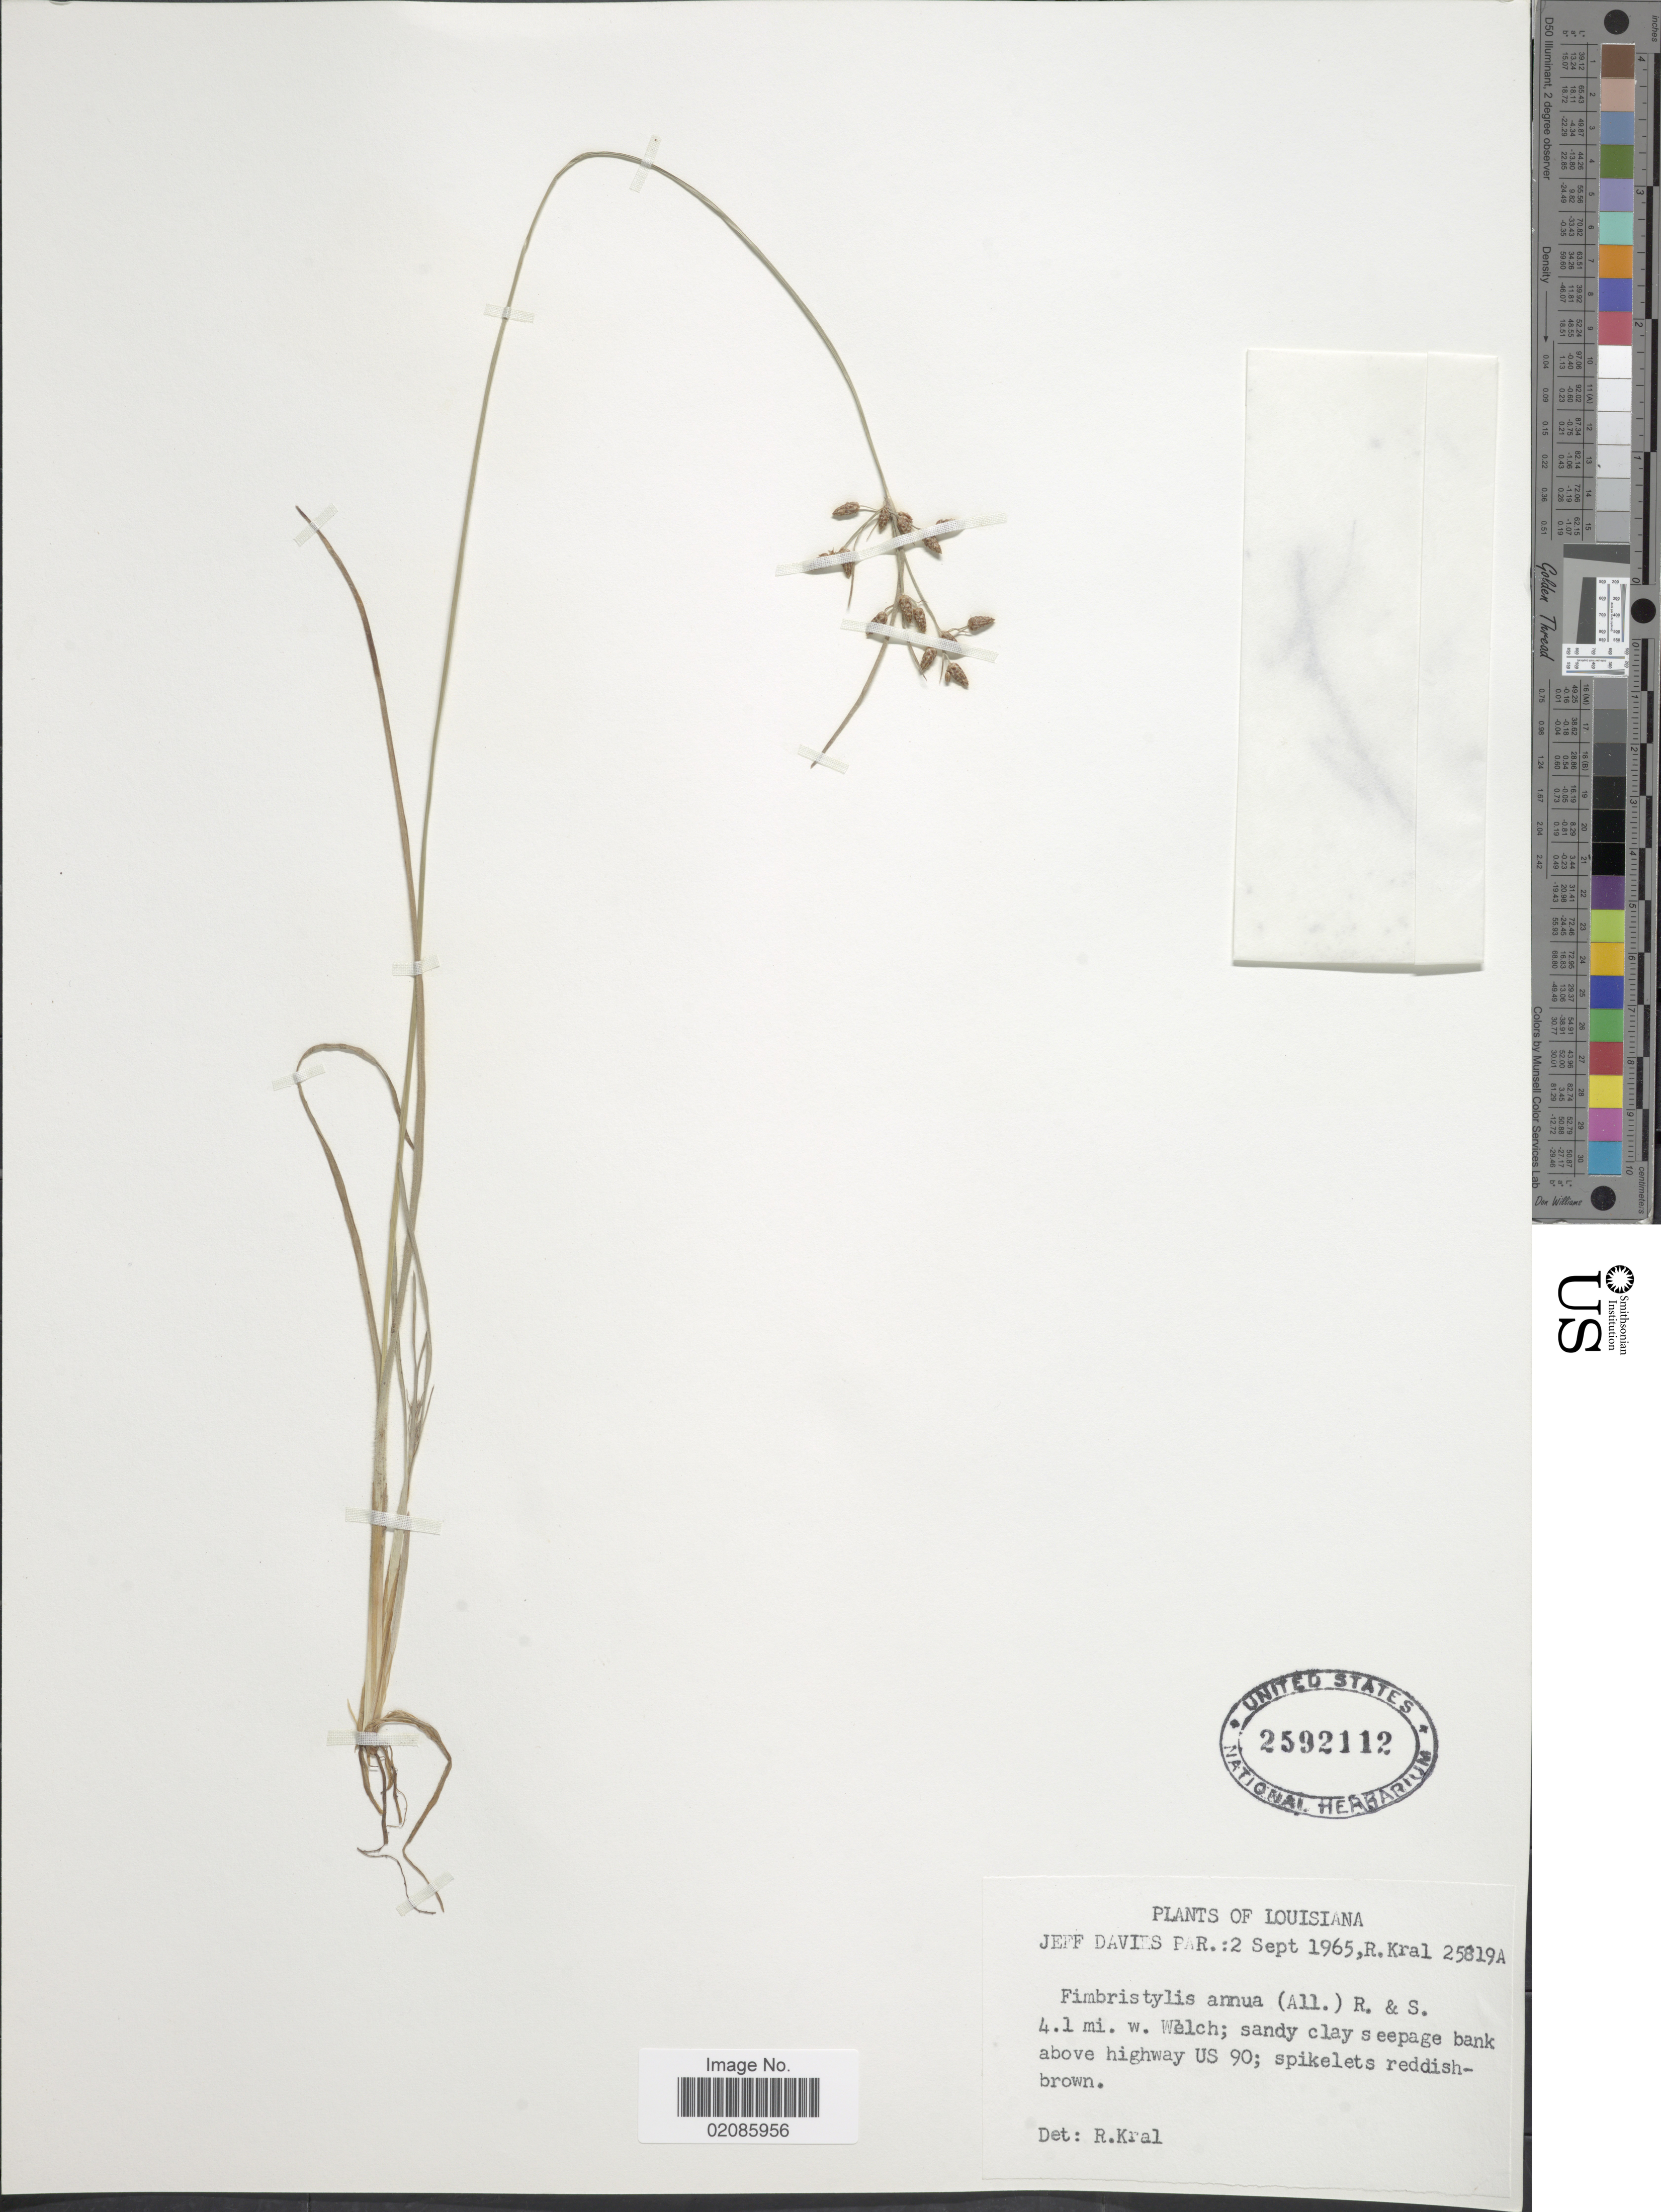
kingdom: Plantae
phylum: Tracheophyta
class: Liliopsida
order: Poales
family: Cyperaceae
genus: Fimbristylis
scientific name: Fimbristylis annua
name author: (All.) Roem. & Schult.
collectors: R. Kral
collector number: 25819A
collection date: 1965-09-02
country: United States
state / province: Louisiana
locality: Jeff Davis Par. 4.1 mi. w. Welch; sandy clay seepage bank above highway US 90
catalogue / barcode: US 2592112